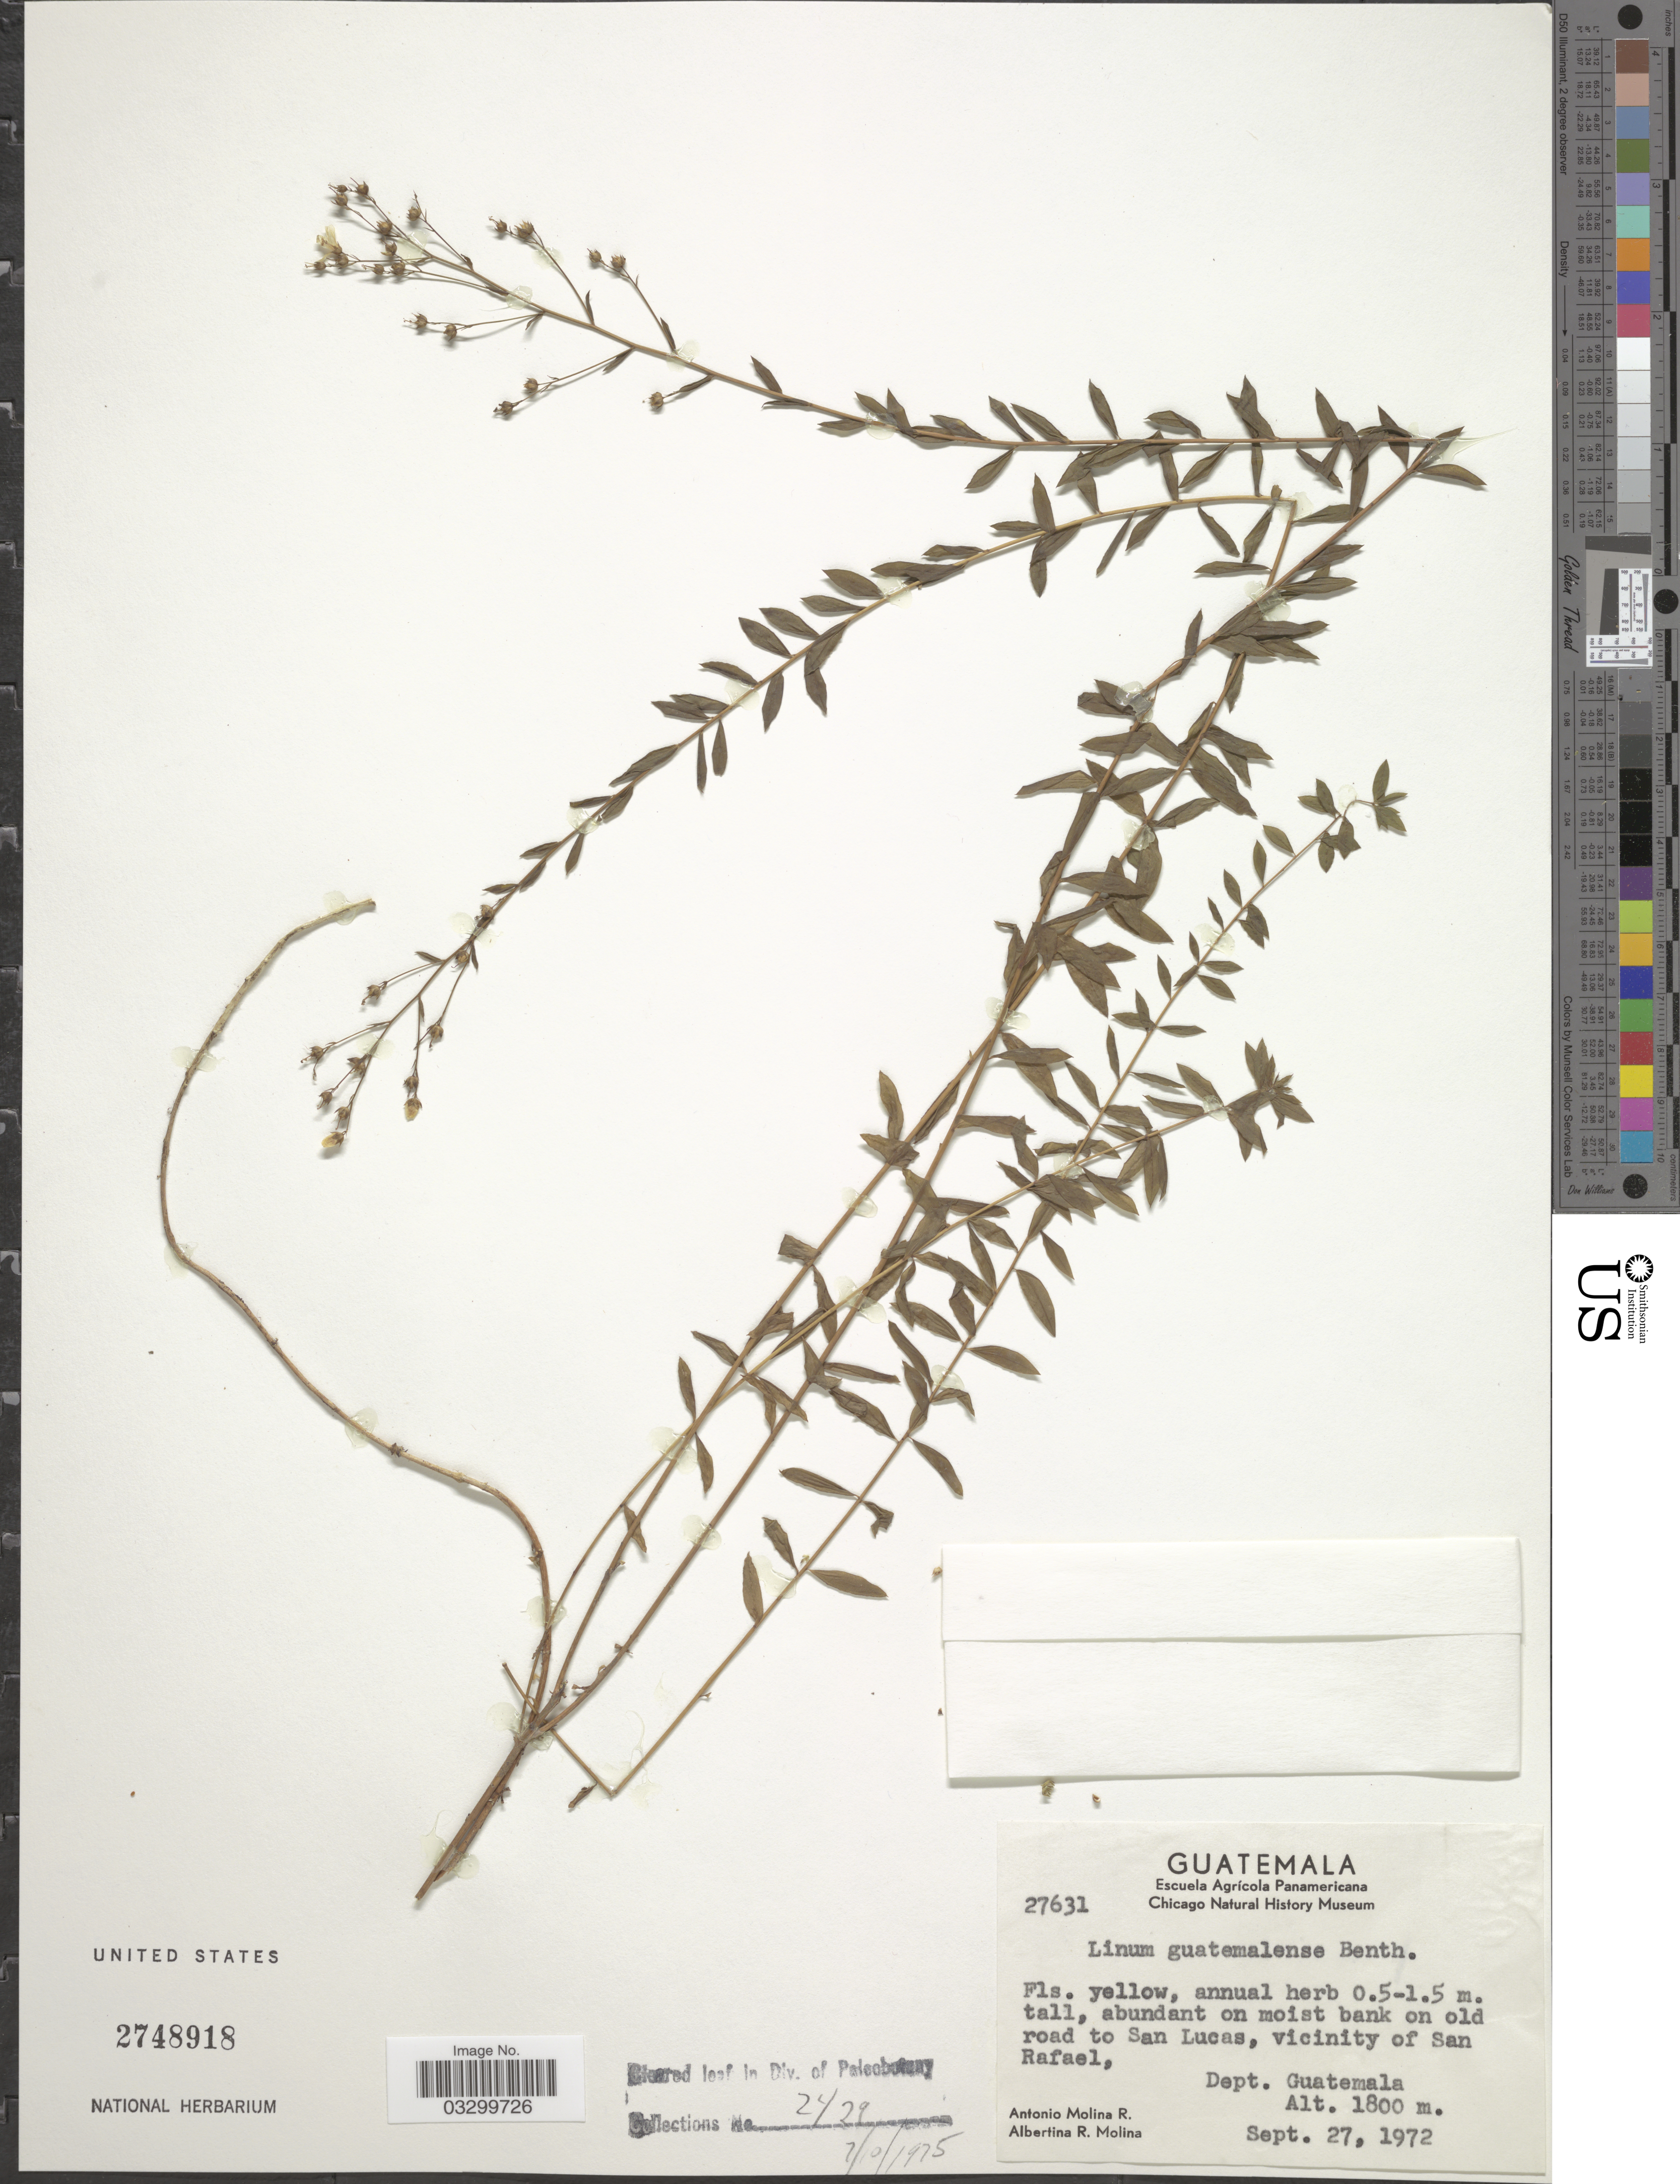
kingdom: Plantae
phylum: Tracheophyta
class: Magnoliopsida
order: Malpighiales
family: Linaceae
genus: Linum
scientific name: Linum guatemalense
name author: Benth.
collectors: A. Molina R. & A. R. Molina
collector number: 27631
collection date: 1972-09-27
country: Guatemala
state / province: Guatemala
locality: Abundant on moist bank on old road, to San Lucas, vicinity of San Rafael, Dept. Guatemala.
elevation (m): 1800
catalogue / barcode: US 2748918